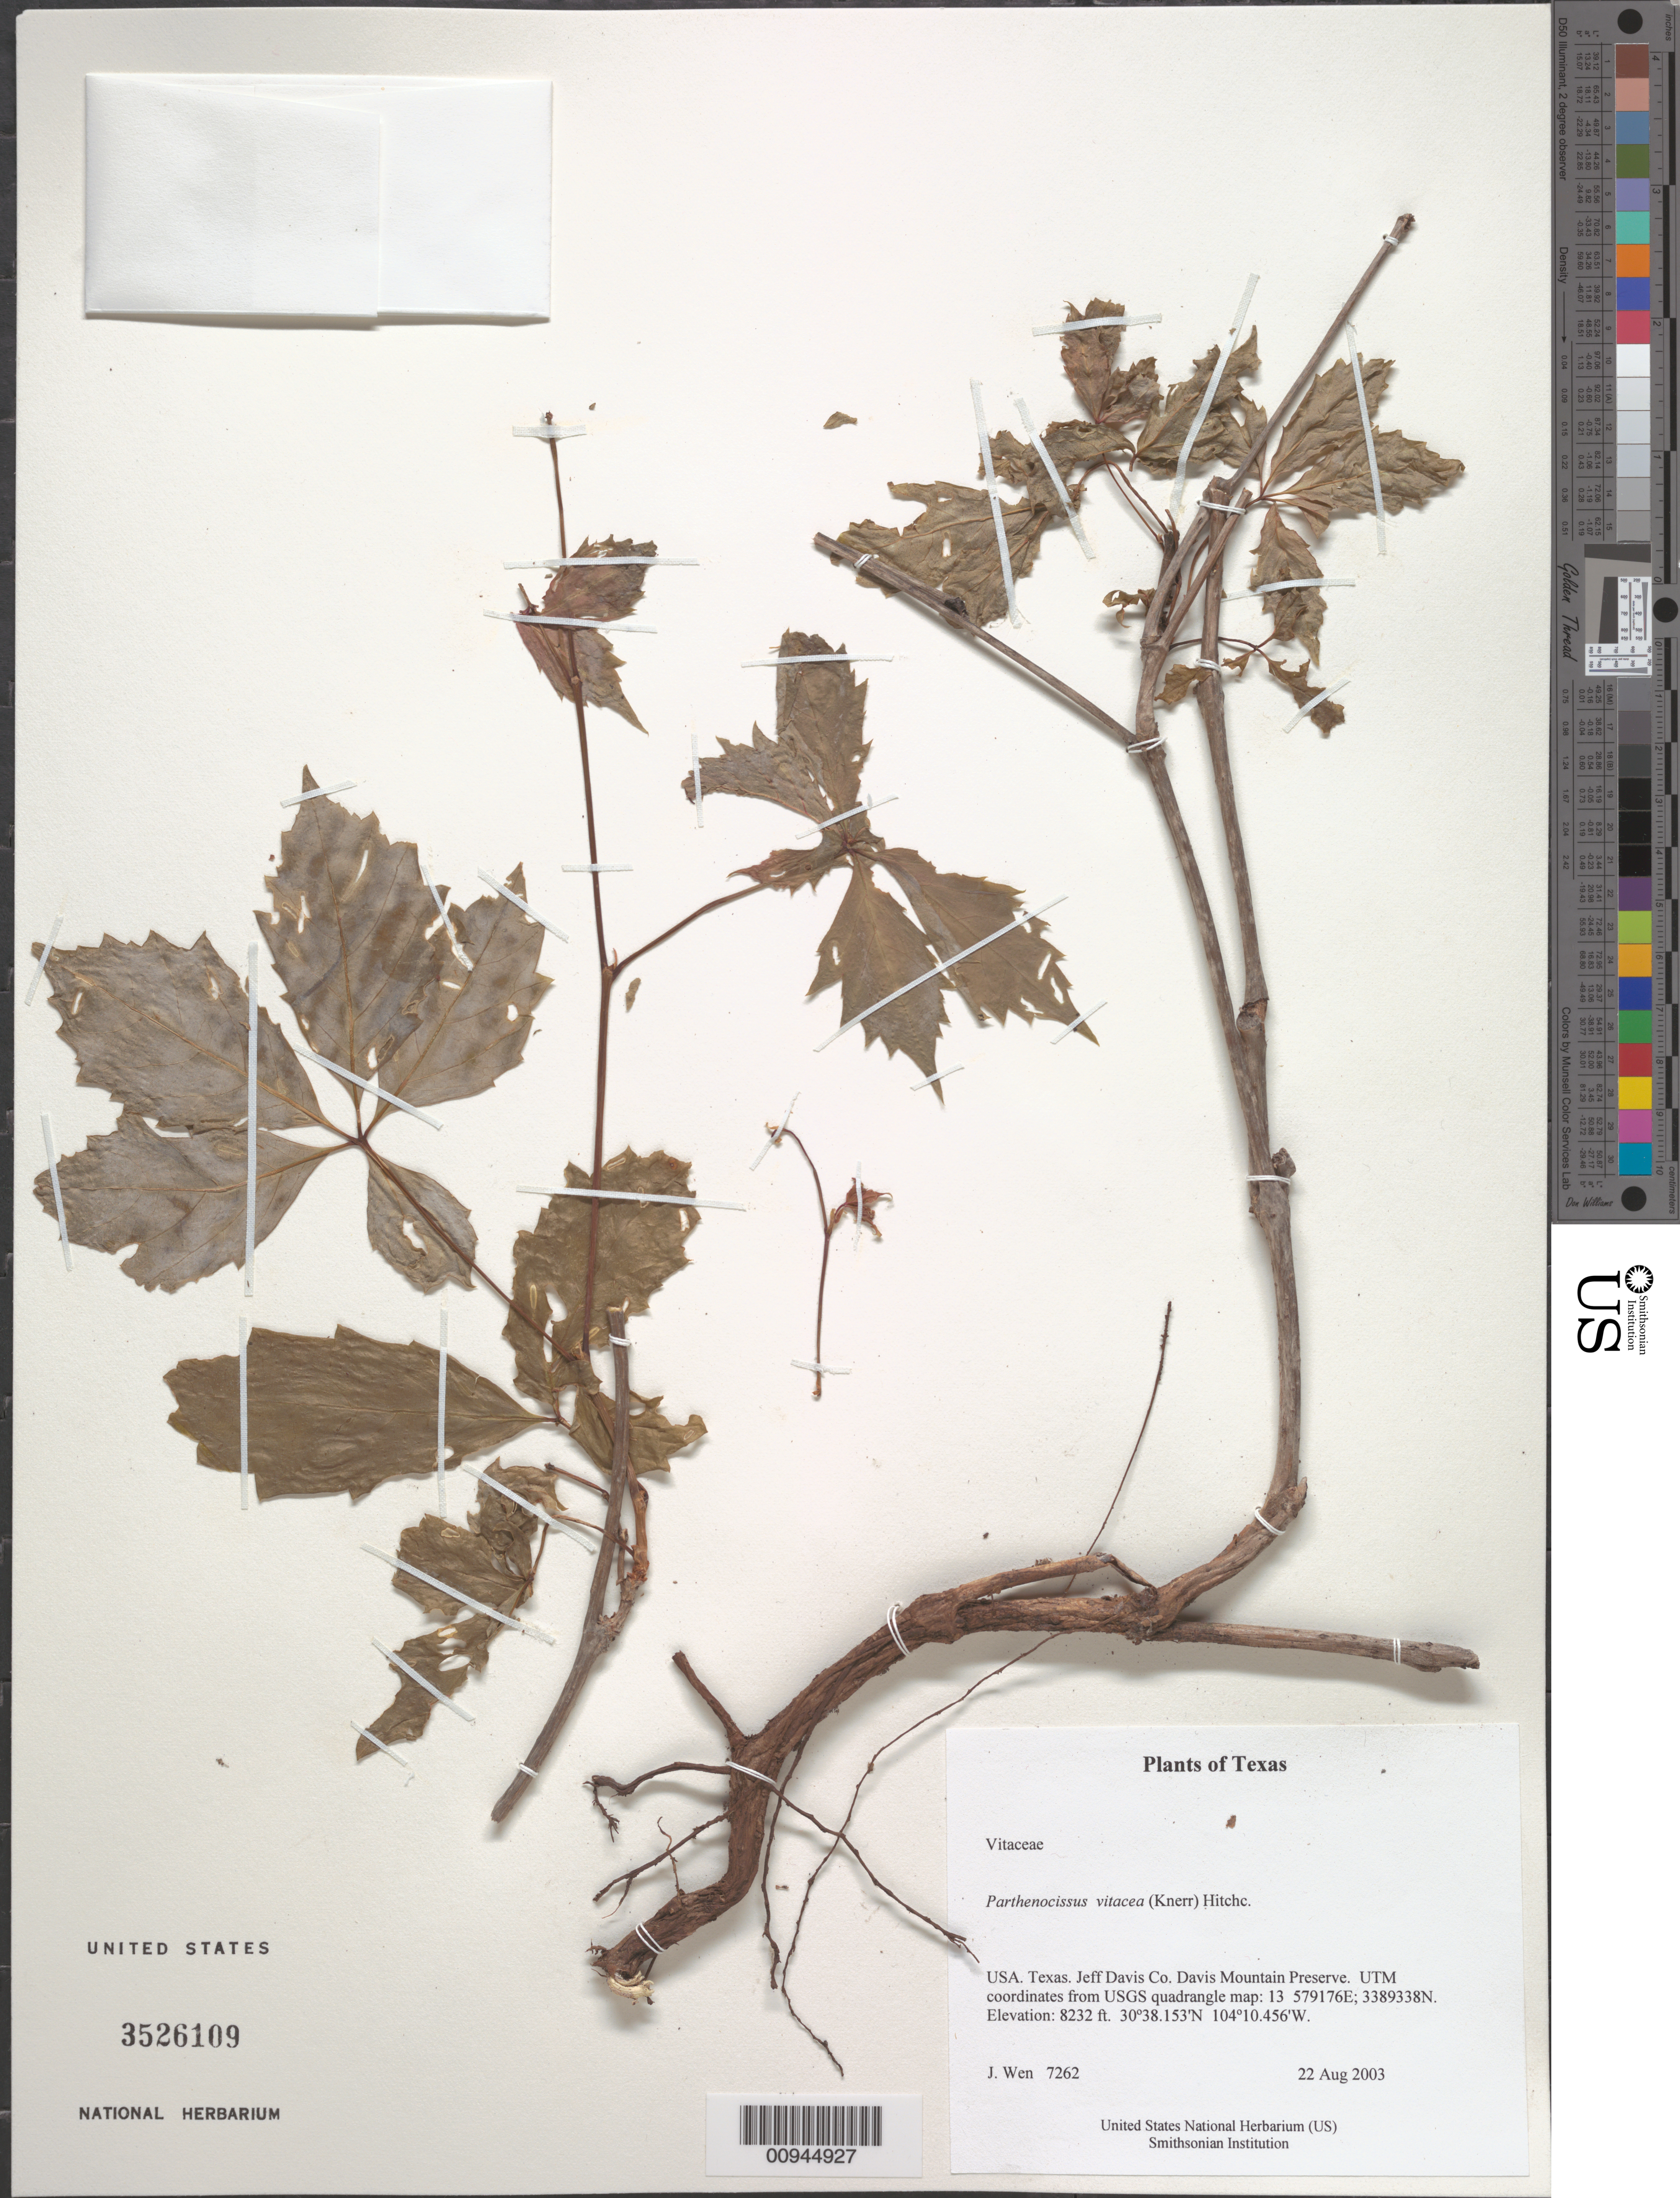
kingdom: Plantae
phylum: Tracheophyta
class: Magnoliopsida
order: Vitales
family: Vitaceae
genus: Parthenocissus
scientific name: Parthenocissus vitacea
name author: (Knerr) Hitchc.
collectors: J. Wen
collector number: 7262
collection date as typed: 22 Aug 2003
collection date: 2003-08-22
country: United States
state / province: Texas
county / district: Jeff Davis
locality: Davis Mountain Preserve. UTM coordinates from USGS quadrangle map: 13 579176E; 3389338N.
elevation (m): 2509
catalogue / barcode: US 3526109